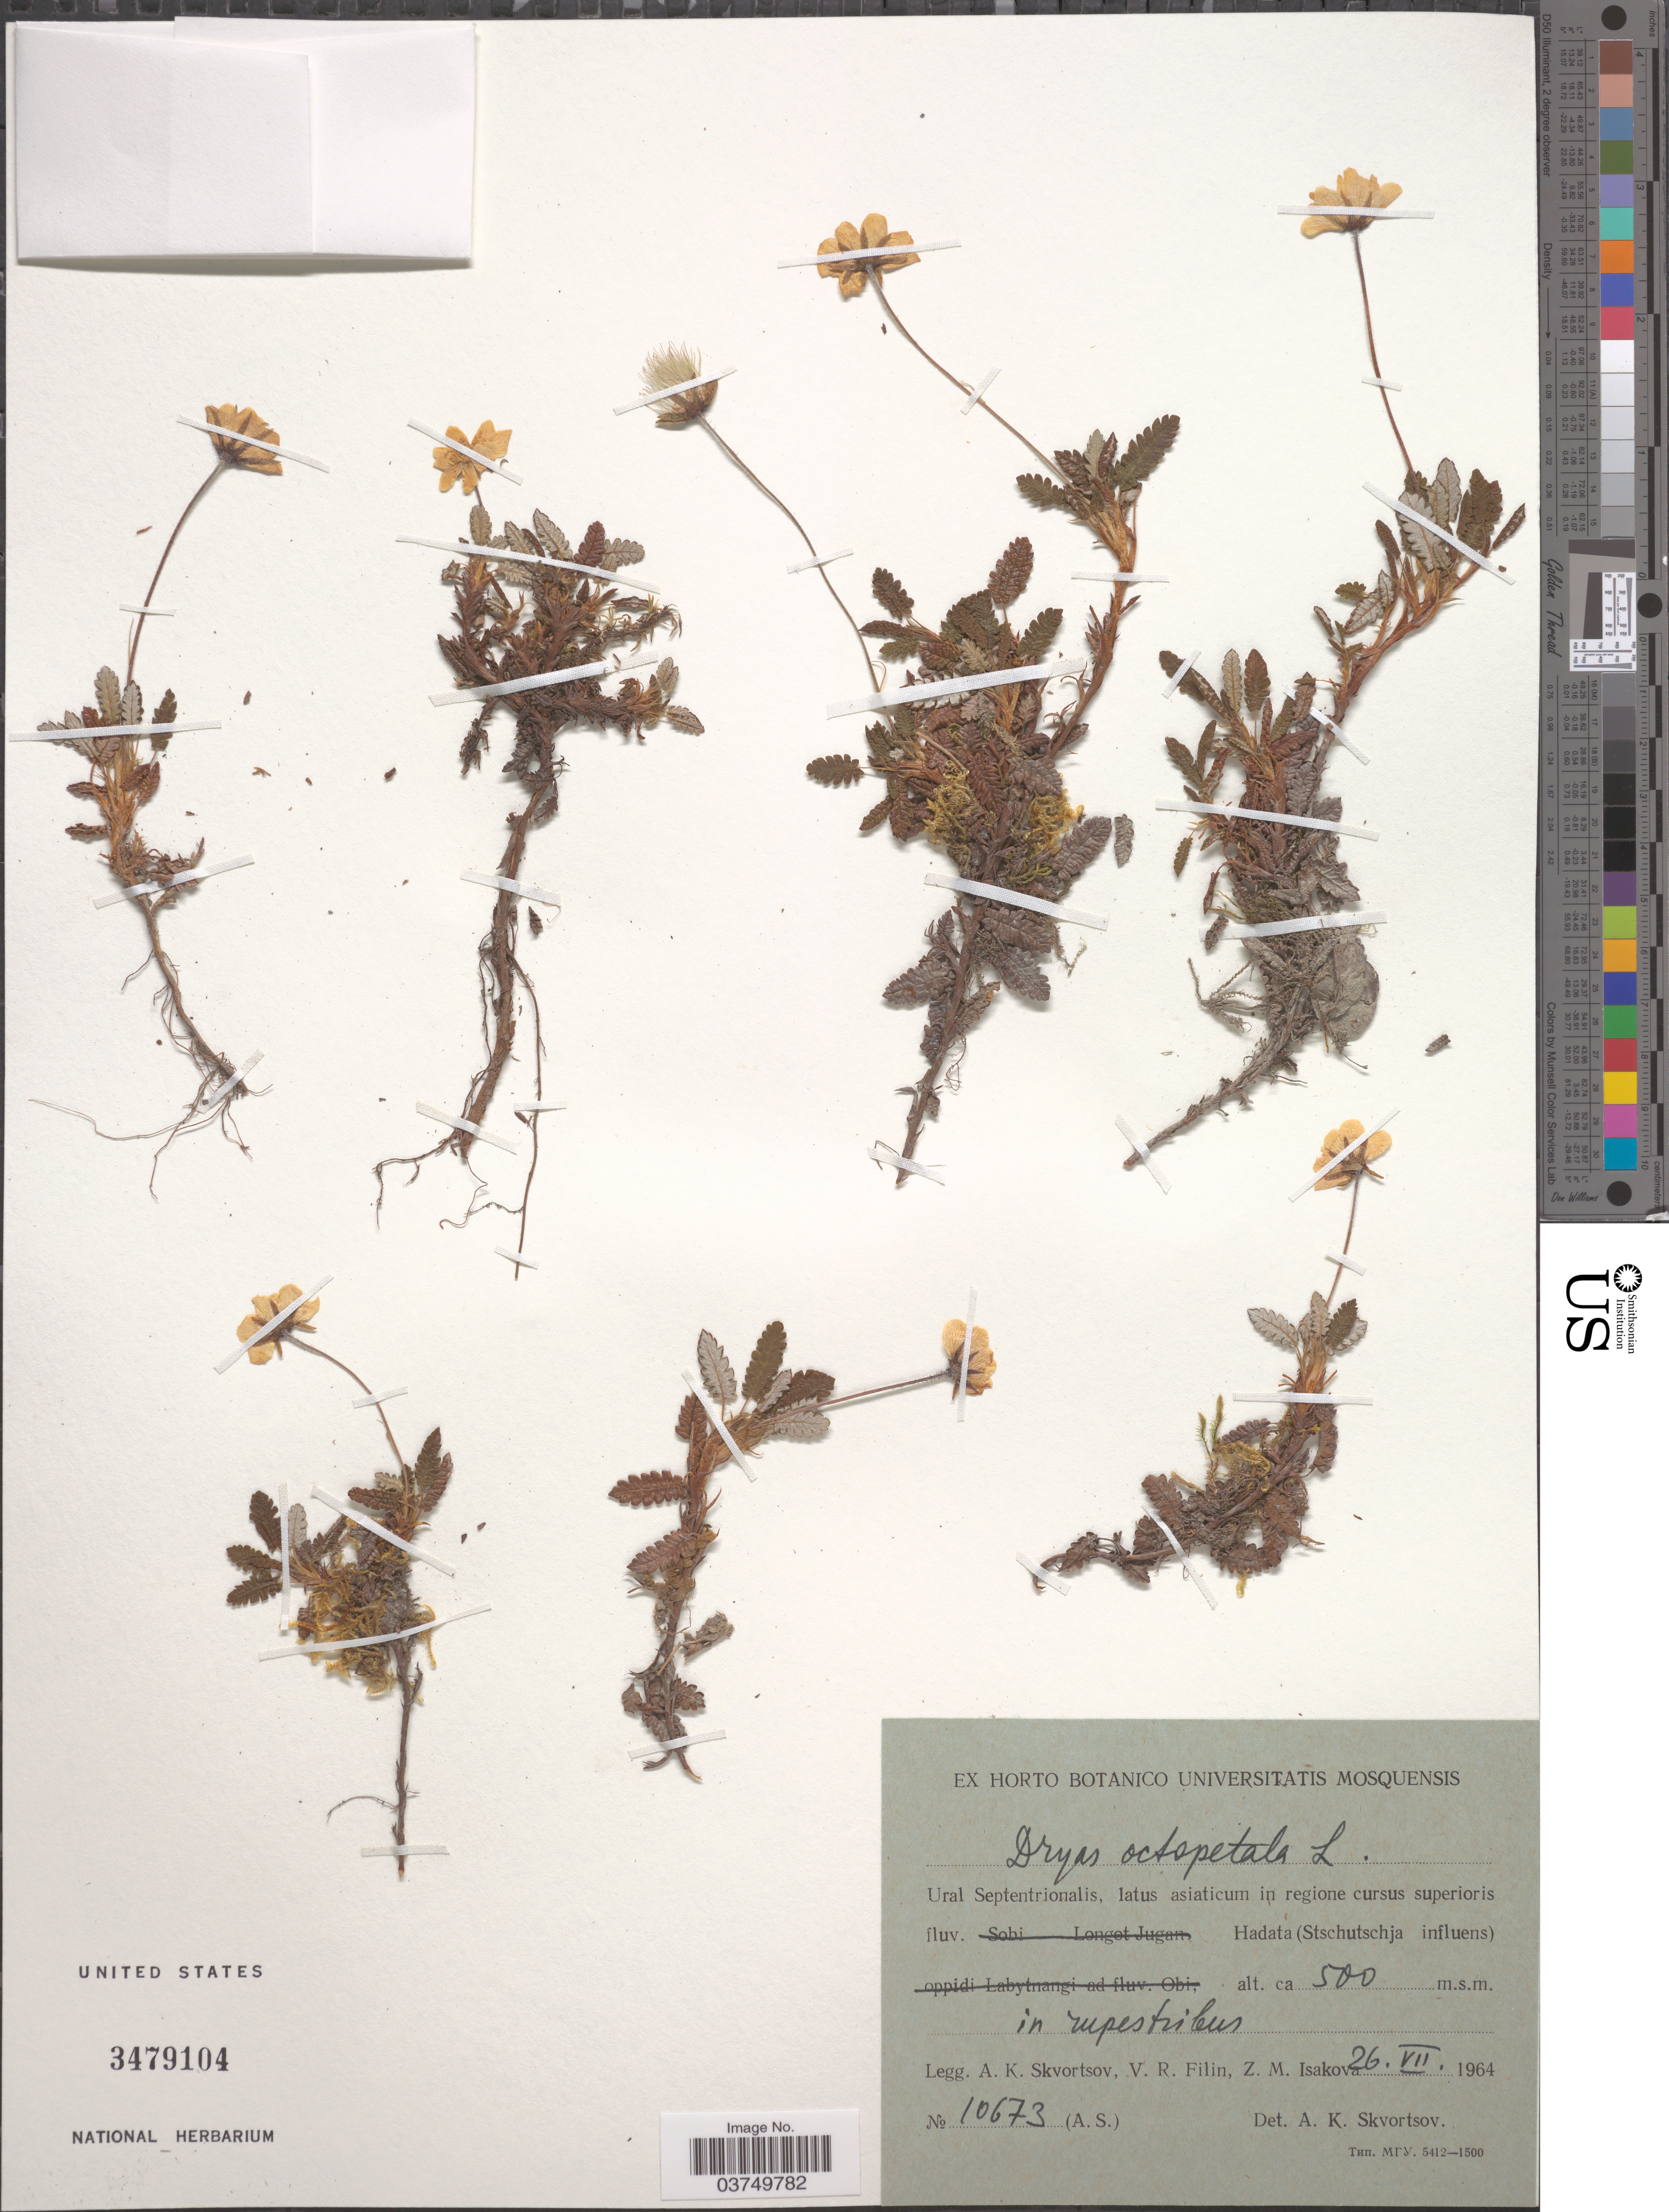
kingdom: Plantae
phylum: Tracheophyta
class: Magnoliopsida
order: Rosales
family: Rosaceae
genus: Dryas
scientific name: Dryas octopetala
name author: L.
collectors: A. K. Skvortsov, V. Filin & Z. Isakova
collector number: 10673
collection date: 1964-07-26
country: Russian Federation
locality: Ural Septentrionalis, latus asiaticum in regione cursus superioris fluv. Hadata (Stschutschja influens).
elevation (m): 500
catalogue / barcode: US 3479104